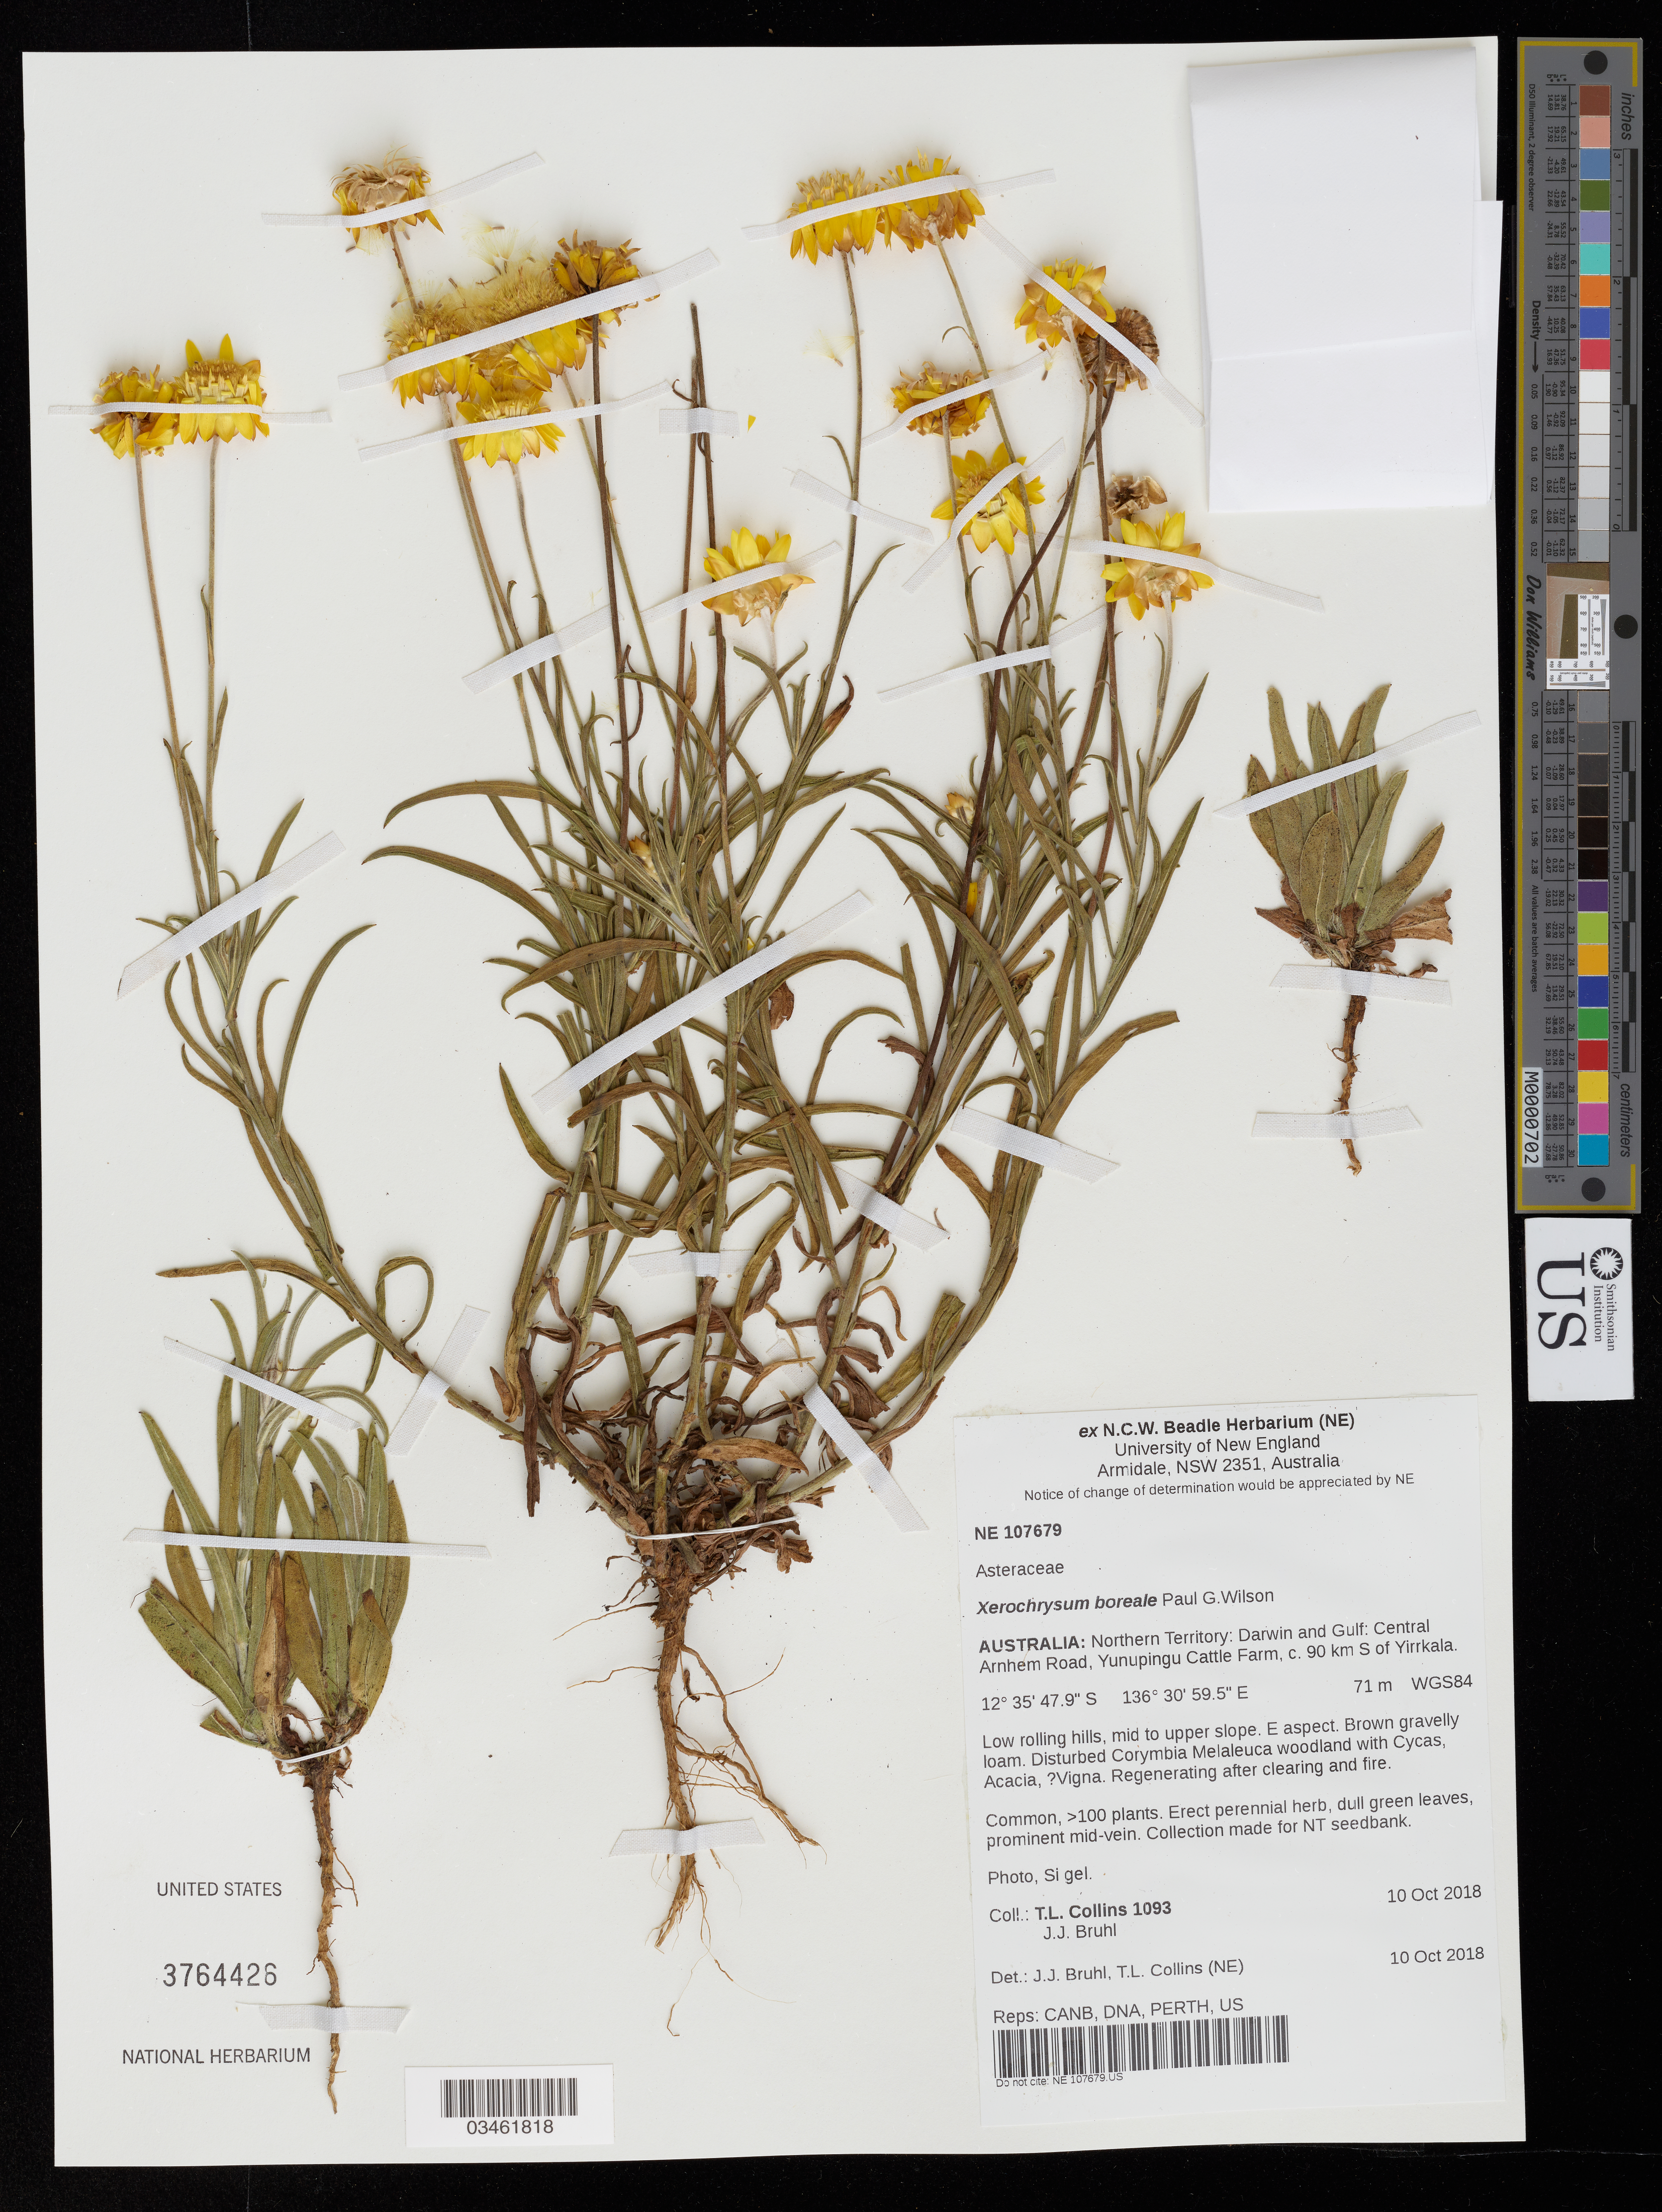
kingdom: Plantae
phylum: Tracheophyta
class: Magnoliopsida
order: Asterales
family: Asteraceae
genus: Xerochrysum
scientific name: Xerochrysum boreale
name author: Paul G. Wilson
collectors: T. Collins & J. Bruhl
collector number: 1093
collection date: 2018-10-10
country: Australia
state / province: Northern Territory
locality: Darwin and Gulf: Central Arnhem Road, Yunupingu Cattle Farm, c. 90 km S of Yirrkala. WGS84. Low rolling hills, mid to upper slope. E aspect.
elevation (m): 71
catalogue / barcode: US 3764426